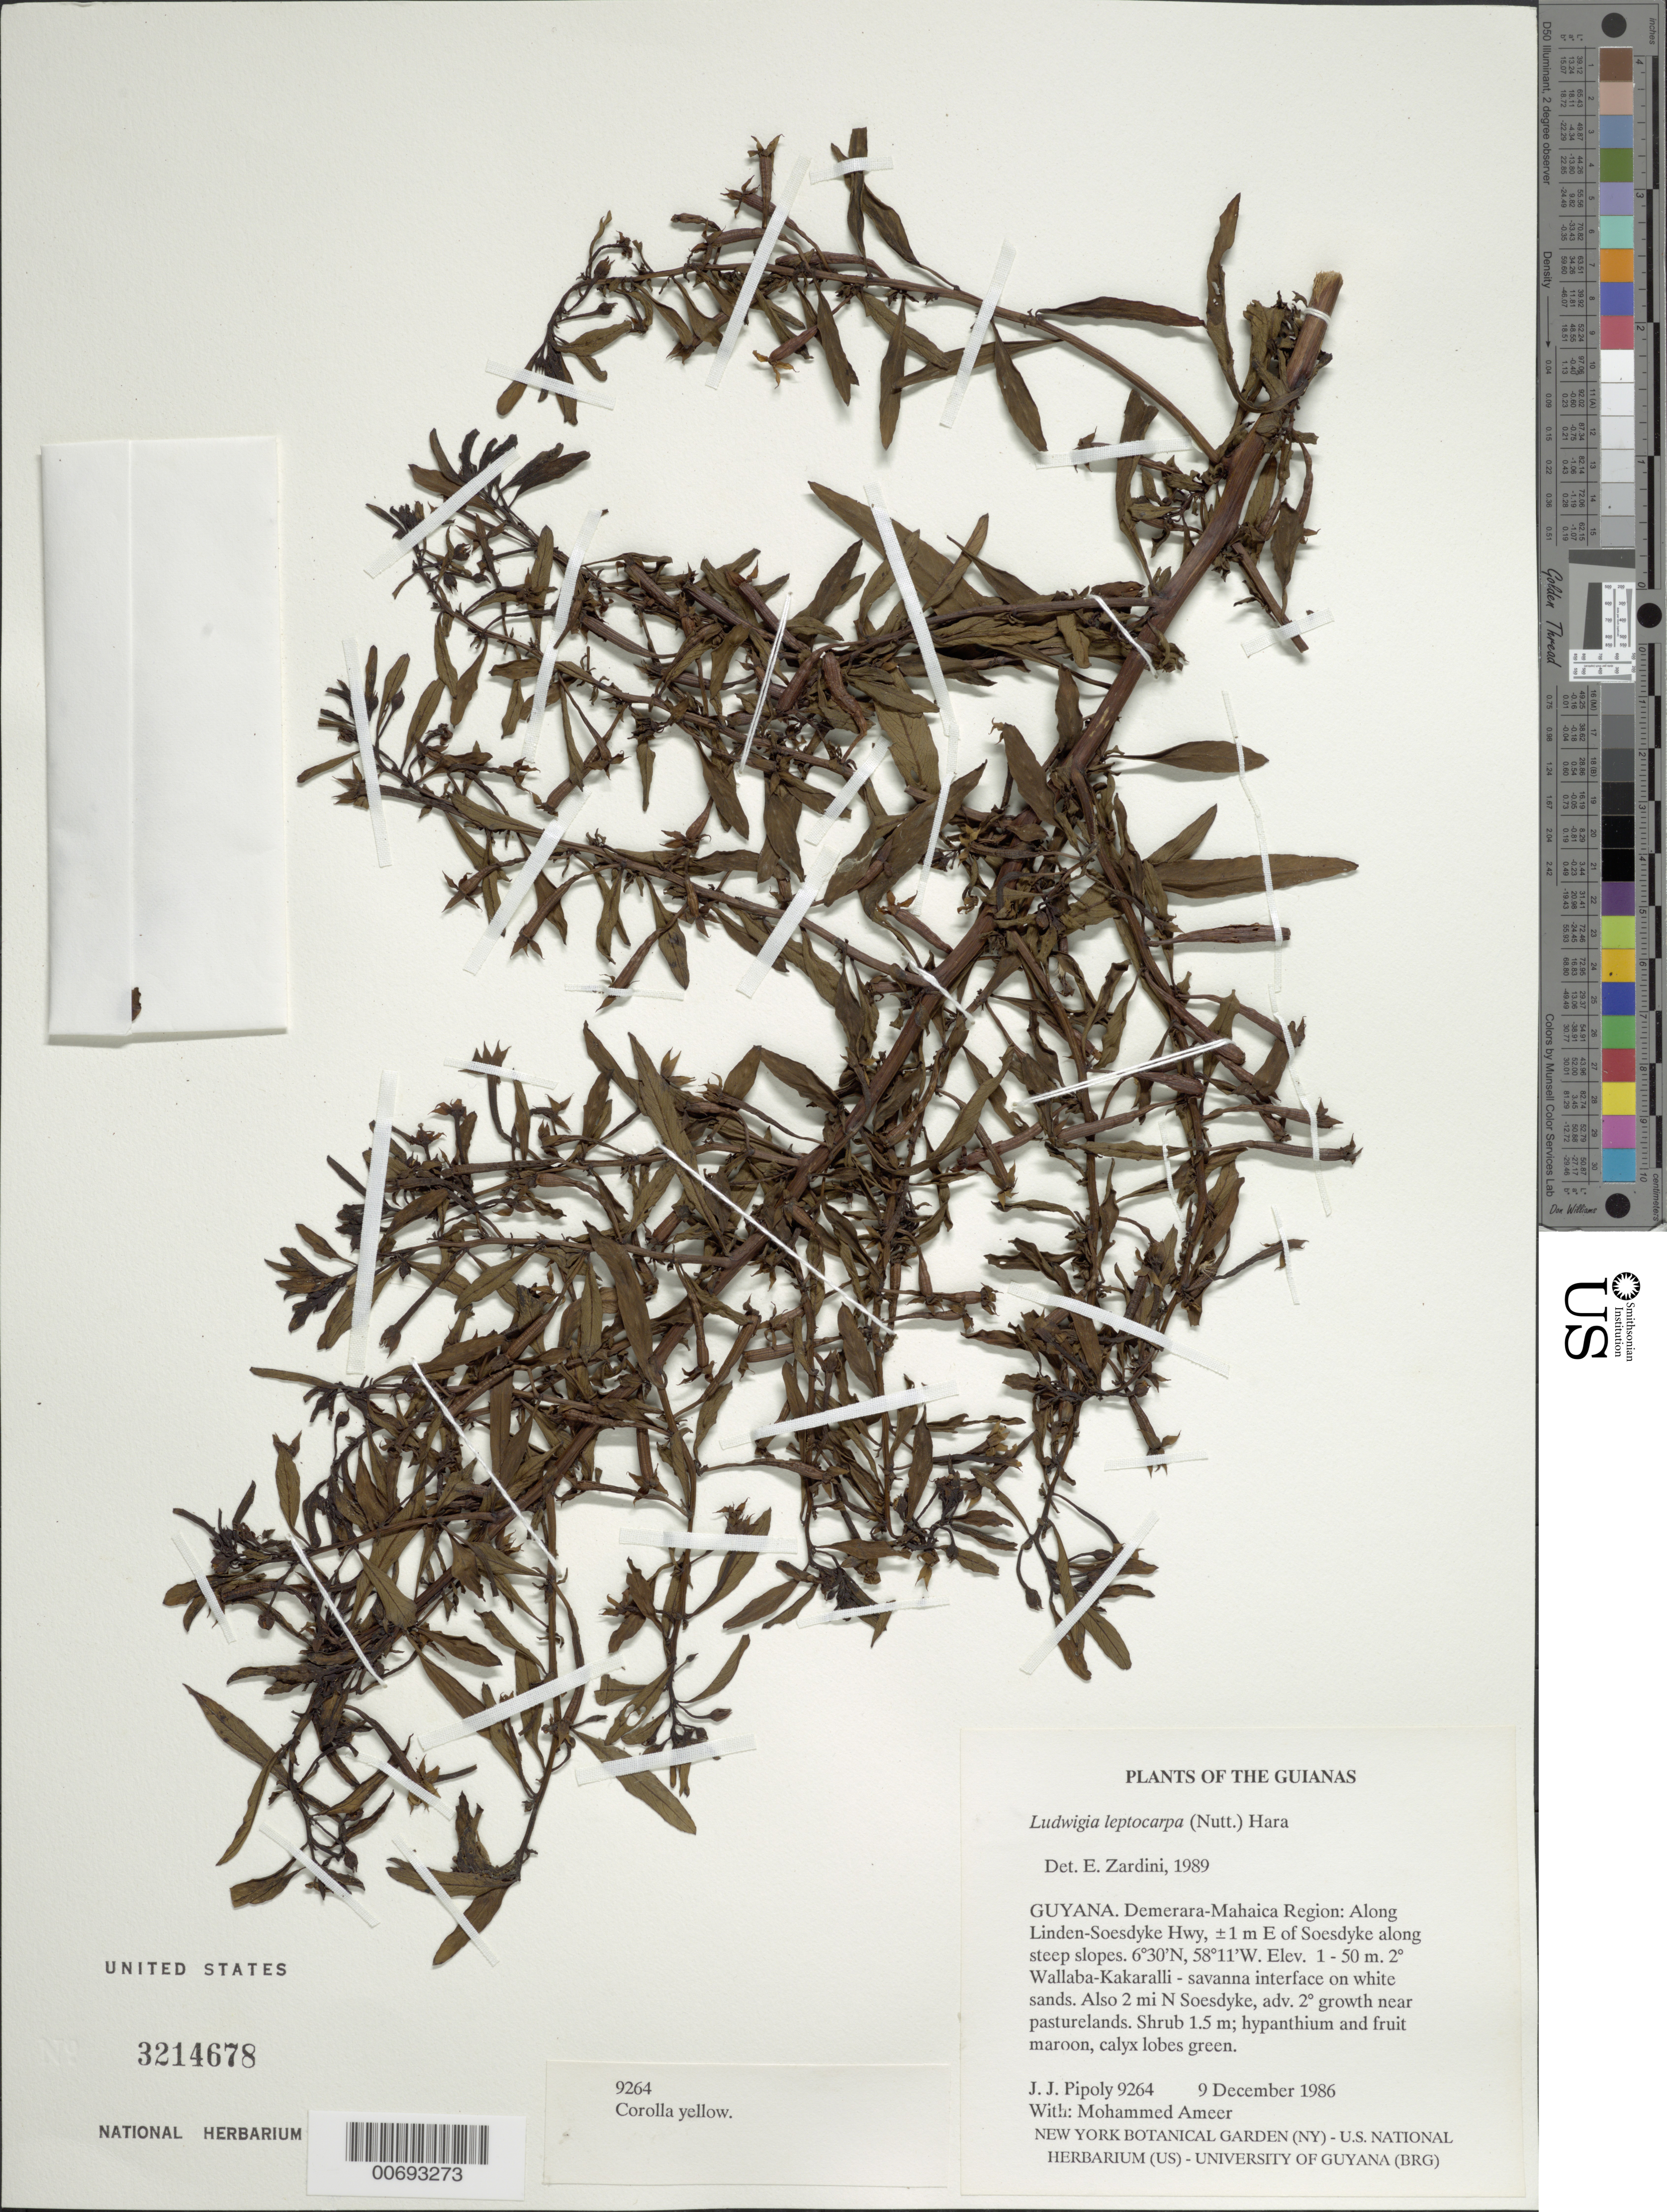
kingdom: Plantae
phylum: Tracheophyta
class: Magnoliopsida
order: Myrtales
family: Onagraceae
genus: Ludwigia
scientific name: Ludwigia leptocarpa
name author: (Nutt.) H. Hara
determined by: Zardini, E. M.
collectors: J. J. Pipoly & M. Ameer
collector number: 9264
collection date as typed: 9 December 1986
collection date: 1986-12-09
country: Guyana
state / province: Demerara-Mahaica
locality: Along Linden-Soesdyke Hwy, ±1 m E of Soesdyke along steep slopes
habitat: Secondary Wallaba-Kakaralli - savanna interface on white sands. Also 2 mi N Soesdyke, adv. secondary growth near pasturelands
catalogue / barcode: US 3214678